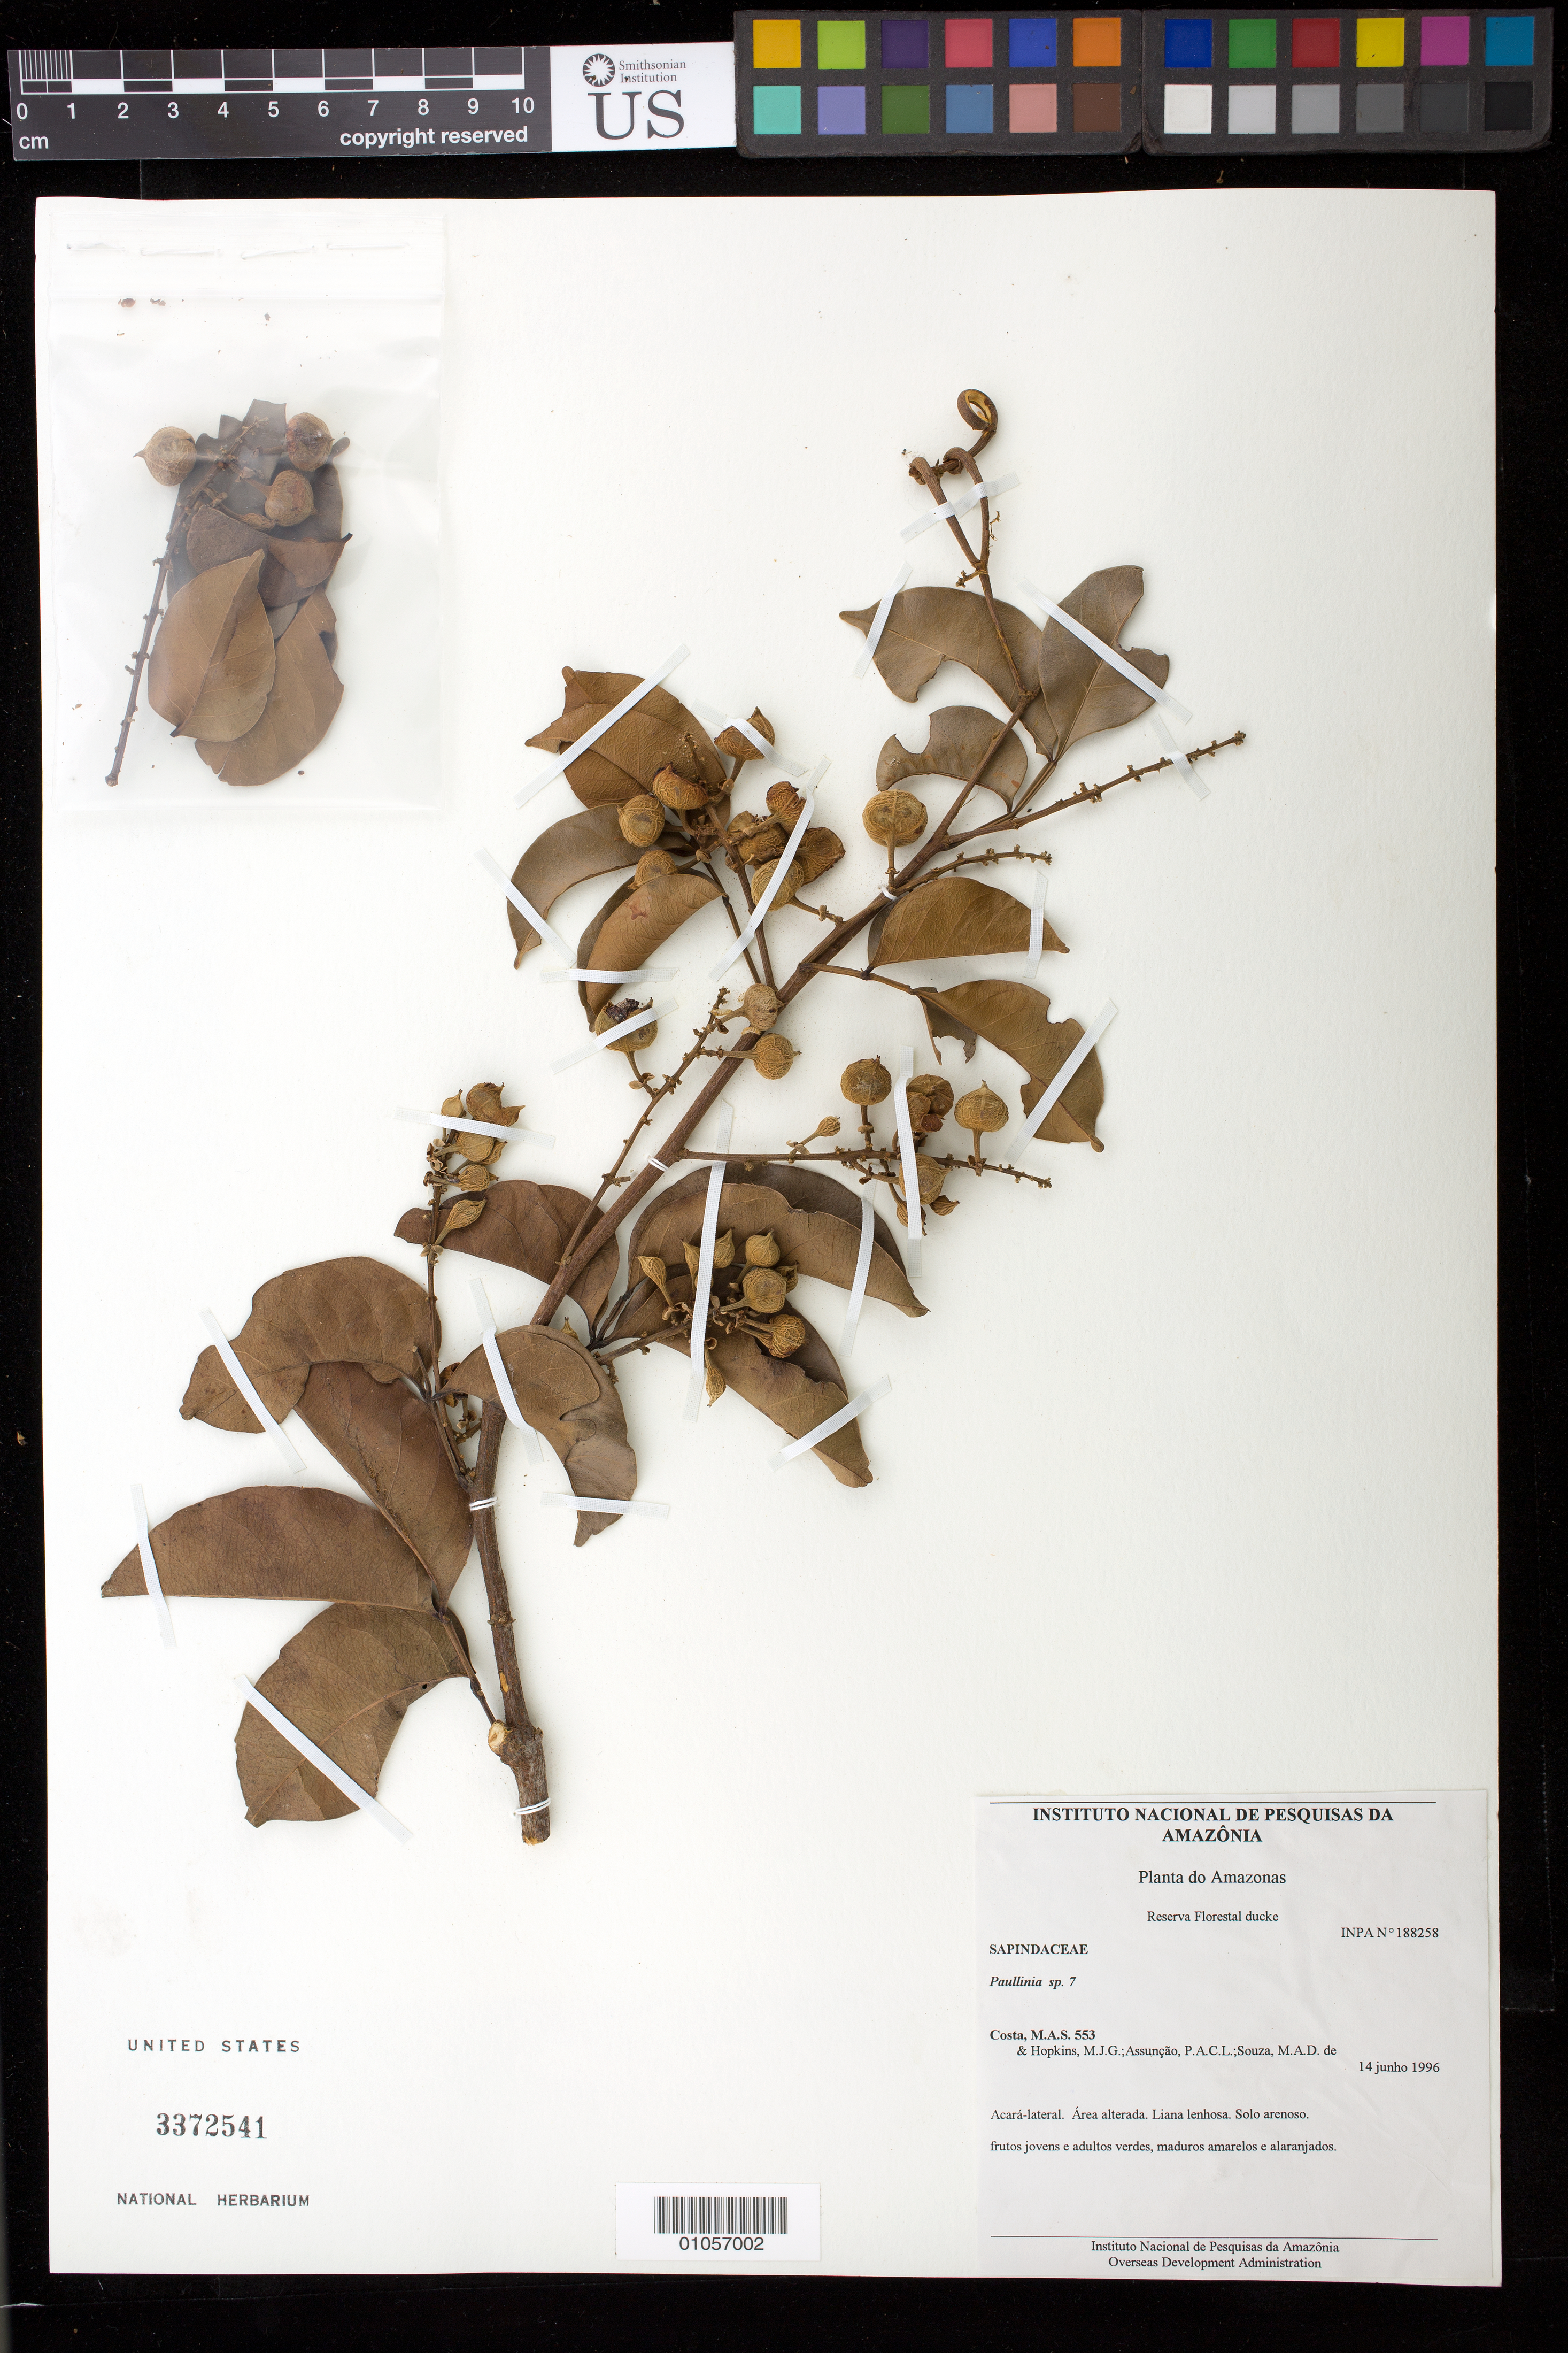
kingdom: Plantae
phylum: Tracheophyta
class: Magnoliopsida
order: Sapindales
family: Sapindaceae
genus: Paullinia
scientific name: Paullinia sp.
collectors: M. A. Costa, M. J. G. Hopkins, P. A. Assunçao & M. Souza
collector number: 553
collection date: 1996-06-14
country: Brazil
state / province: Amazonas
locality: Reserva Florestal Ducke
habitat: Acará-lateral. Area alterada. liana lenhosa.Solo arenoso.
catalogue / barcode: US 3372541